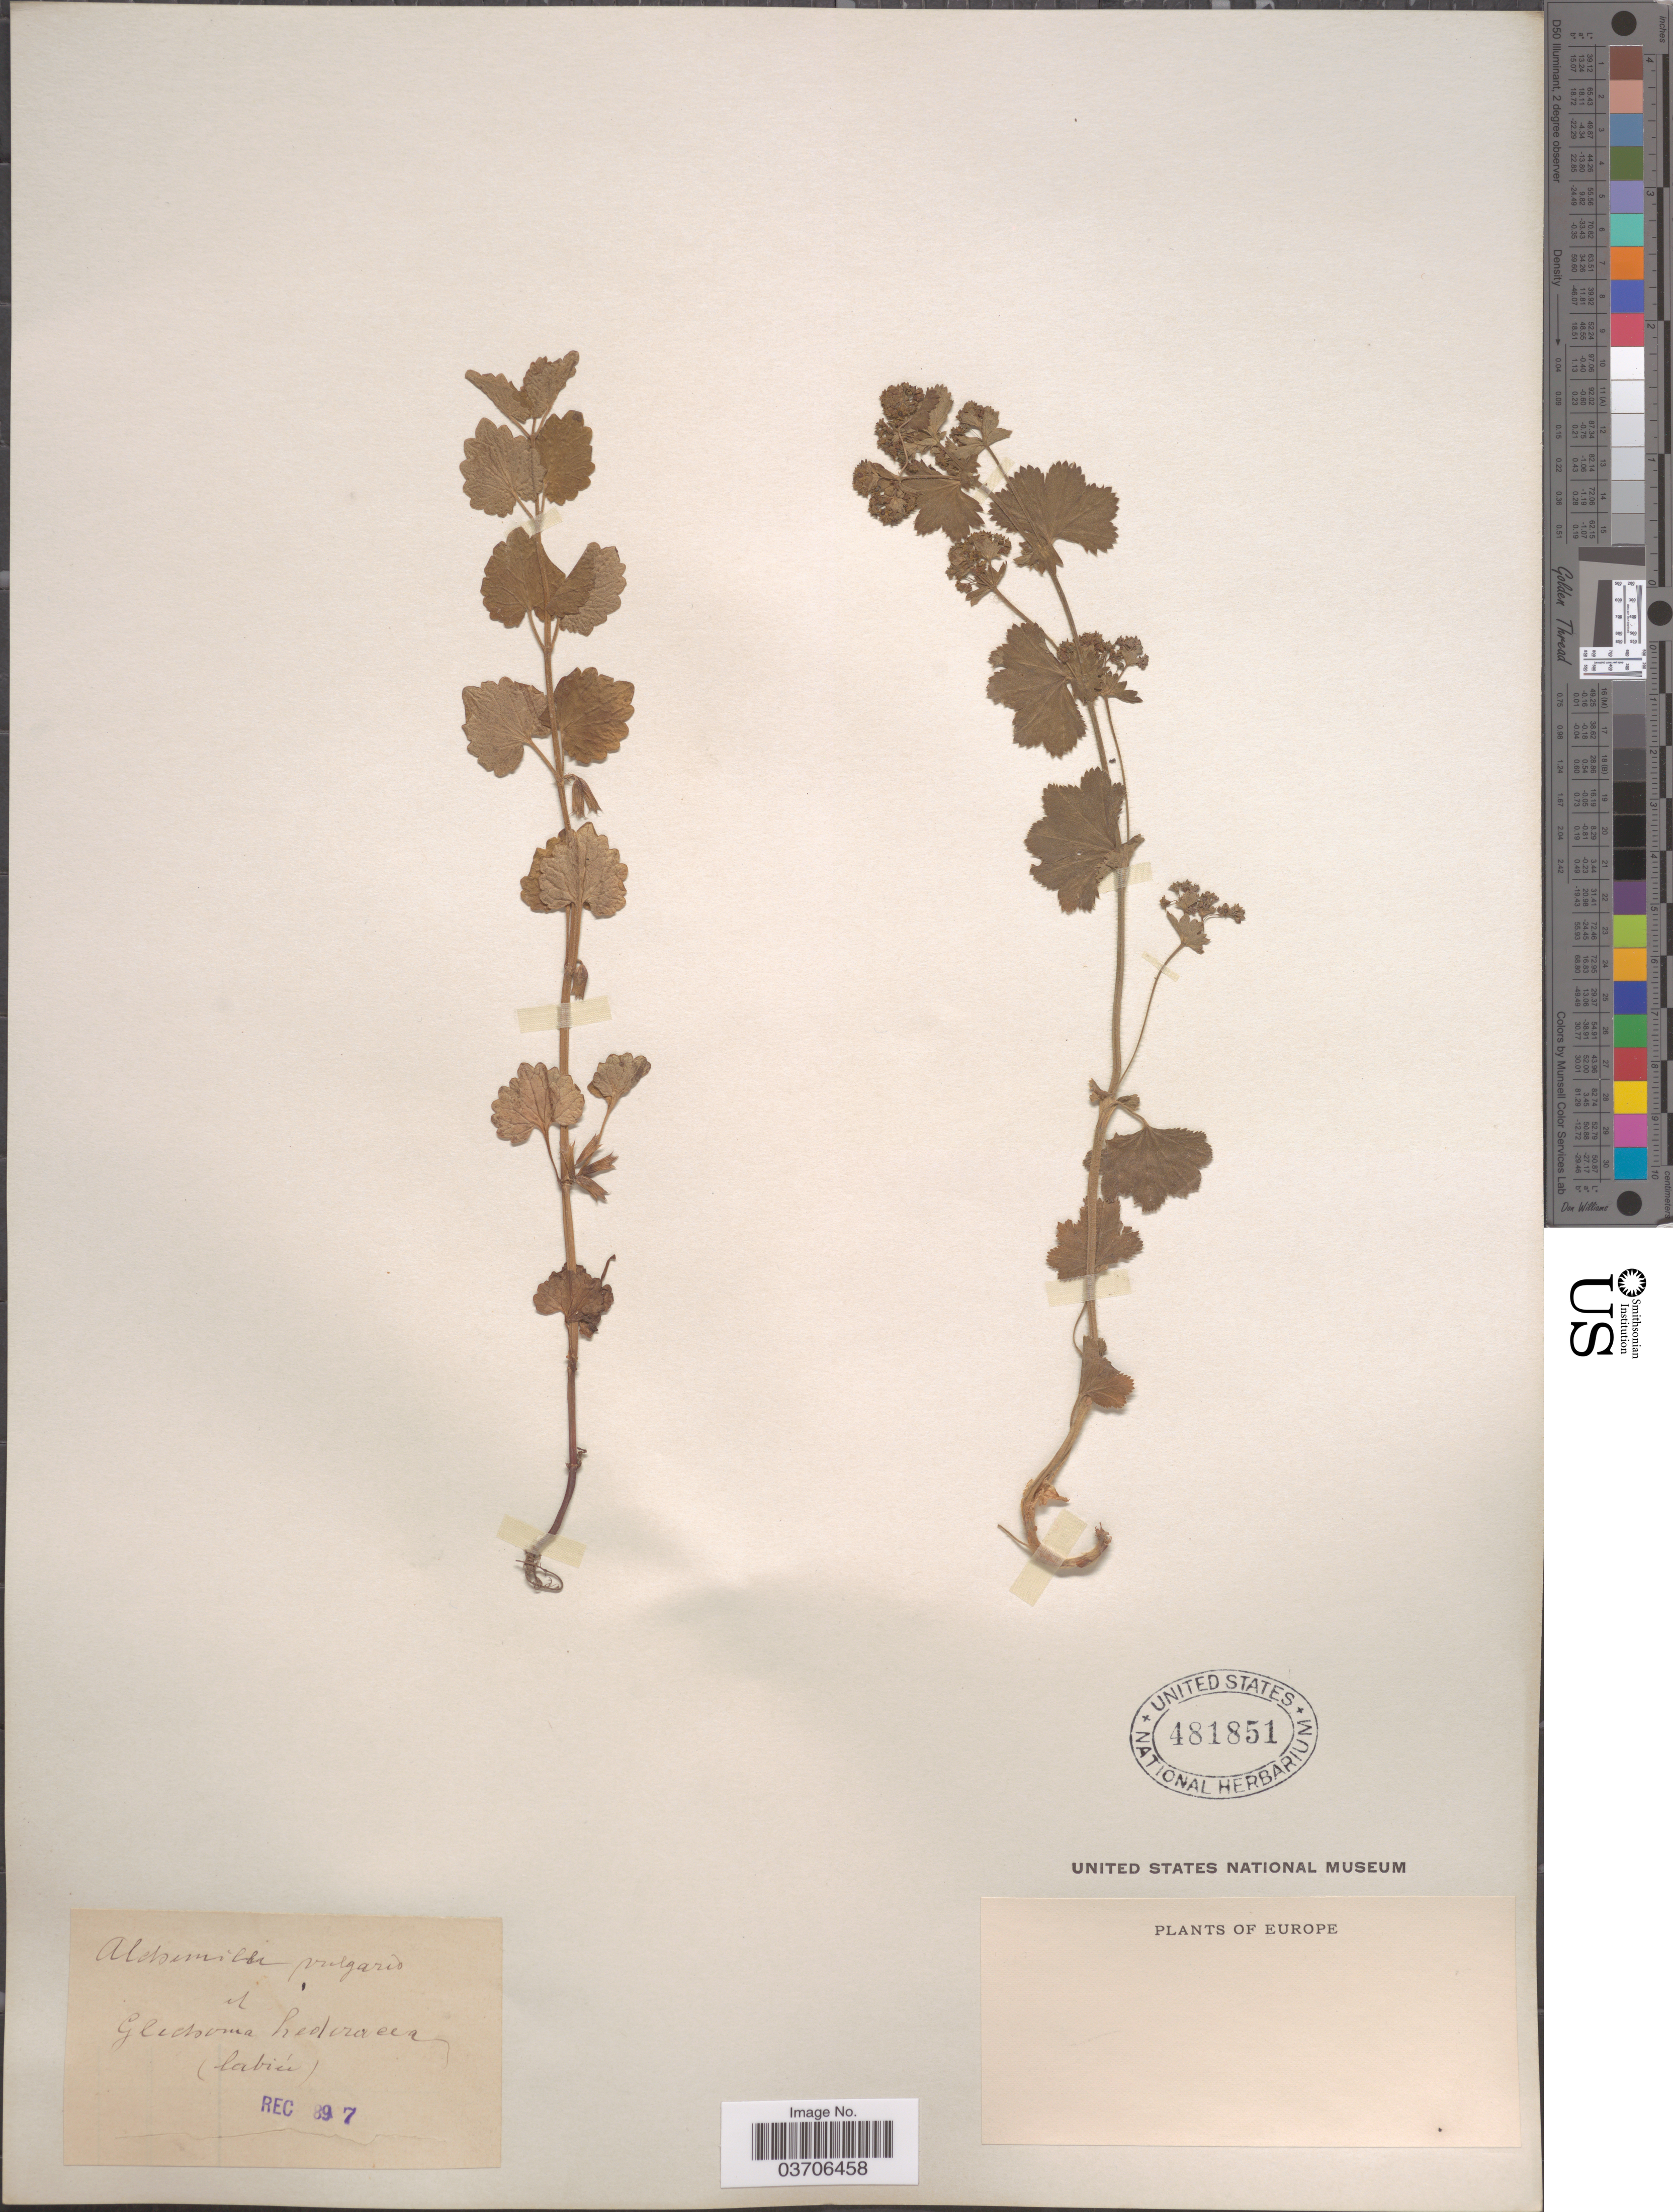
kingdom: Plantae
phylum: Tracheophyta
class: Magnoliopsida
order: Rosales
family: Rosaceae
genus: Alchemilla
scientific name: Alchemilla vulgaris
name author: L.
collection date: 1897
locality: Glidsoma hederacer (labiú). [interpreted] Europe.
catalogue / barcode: US 481851